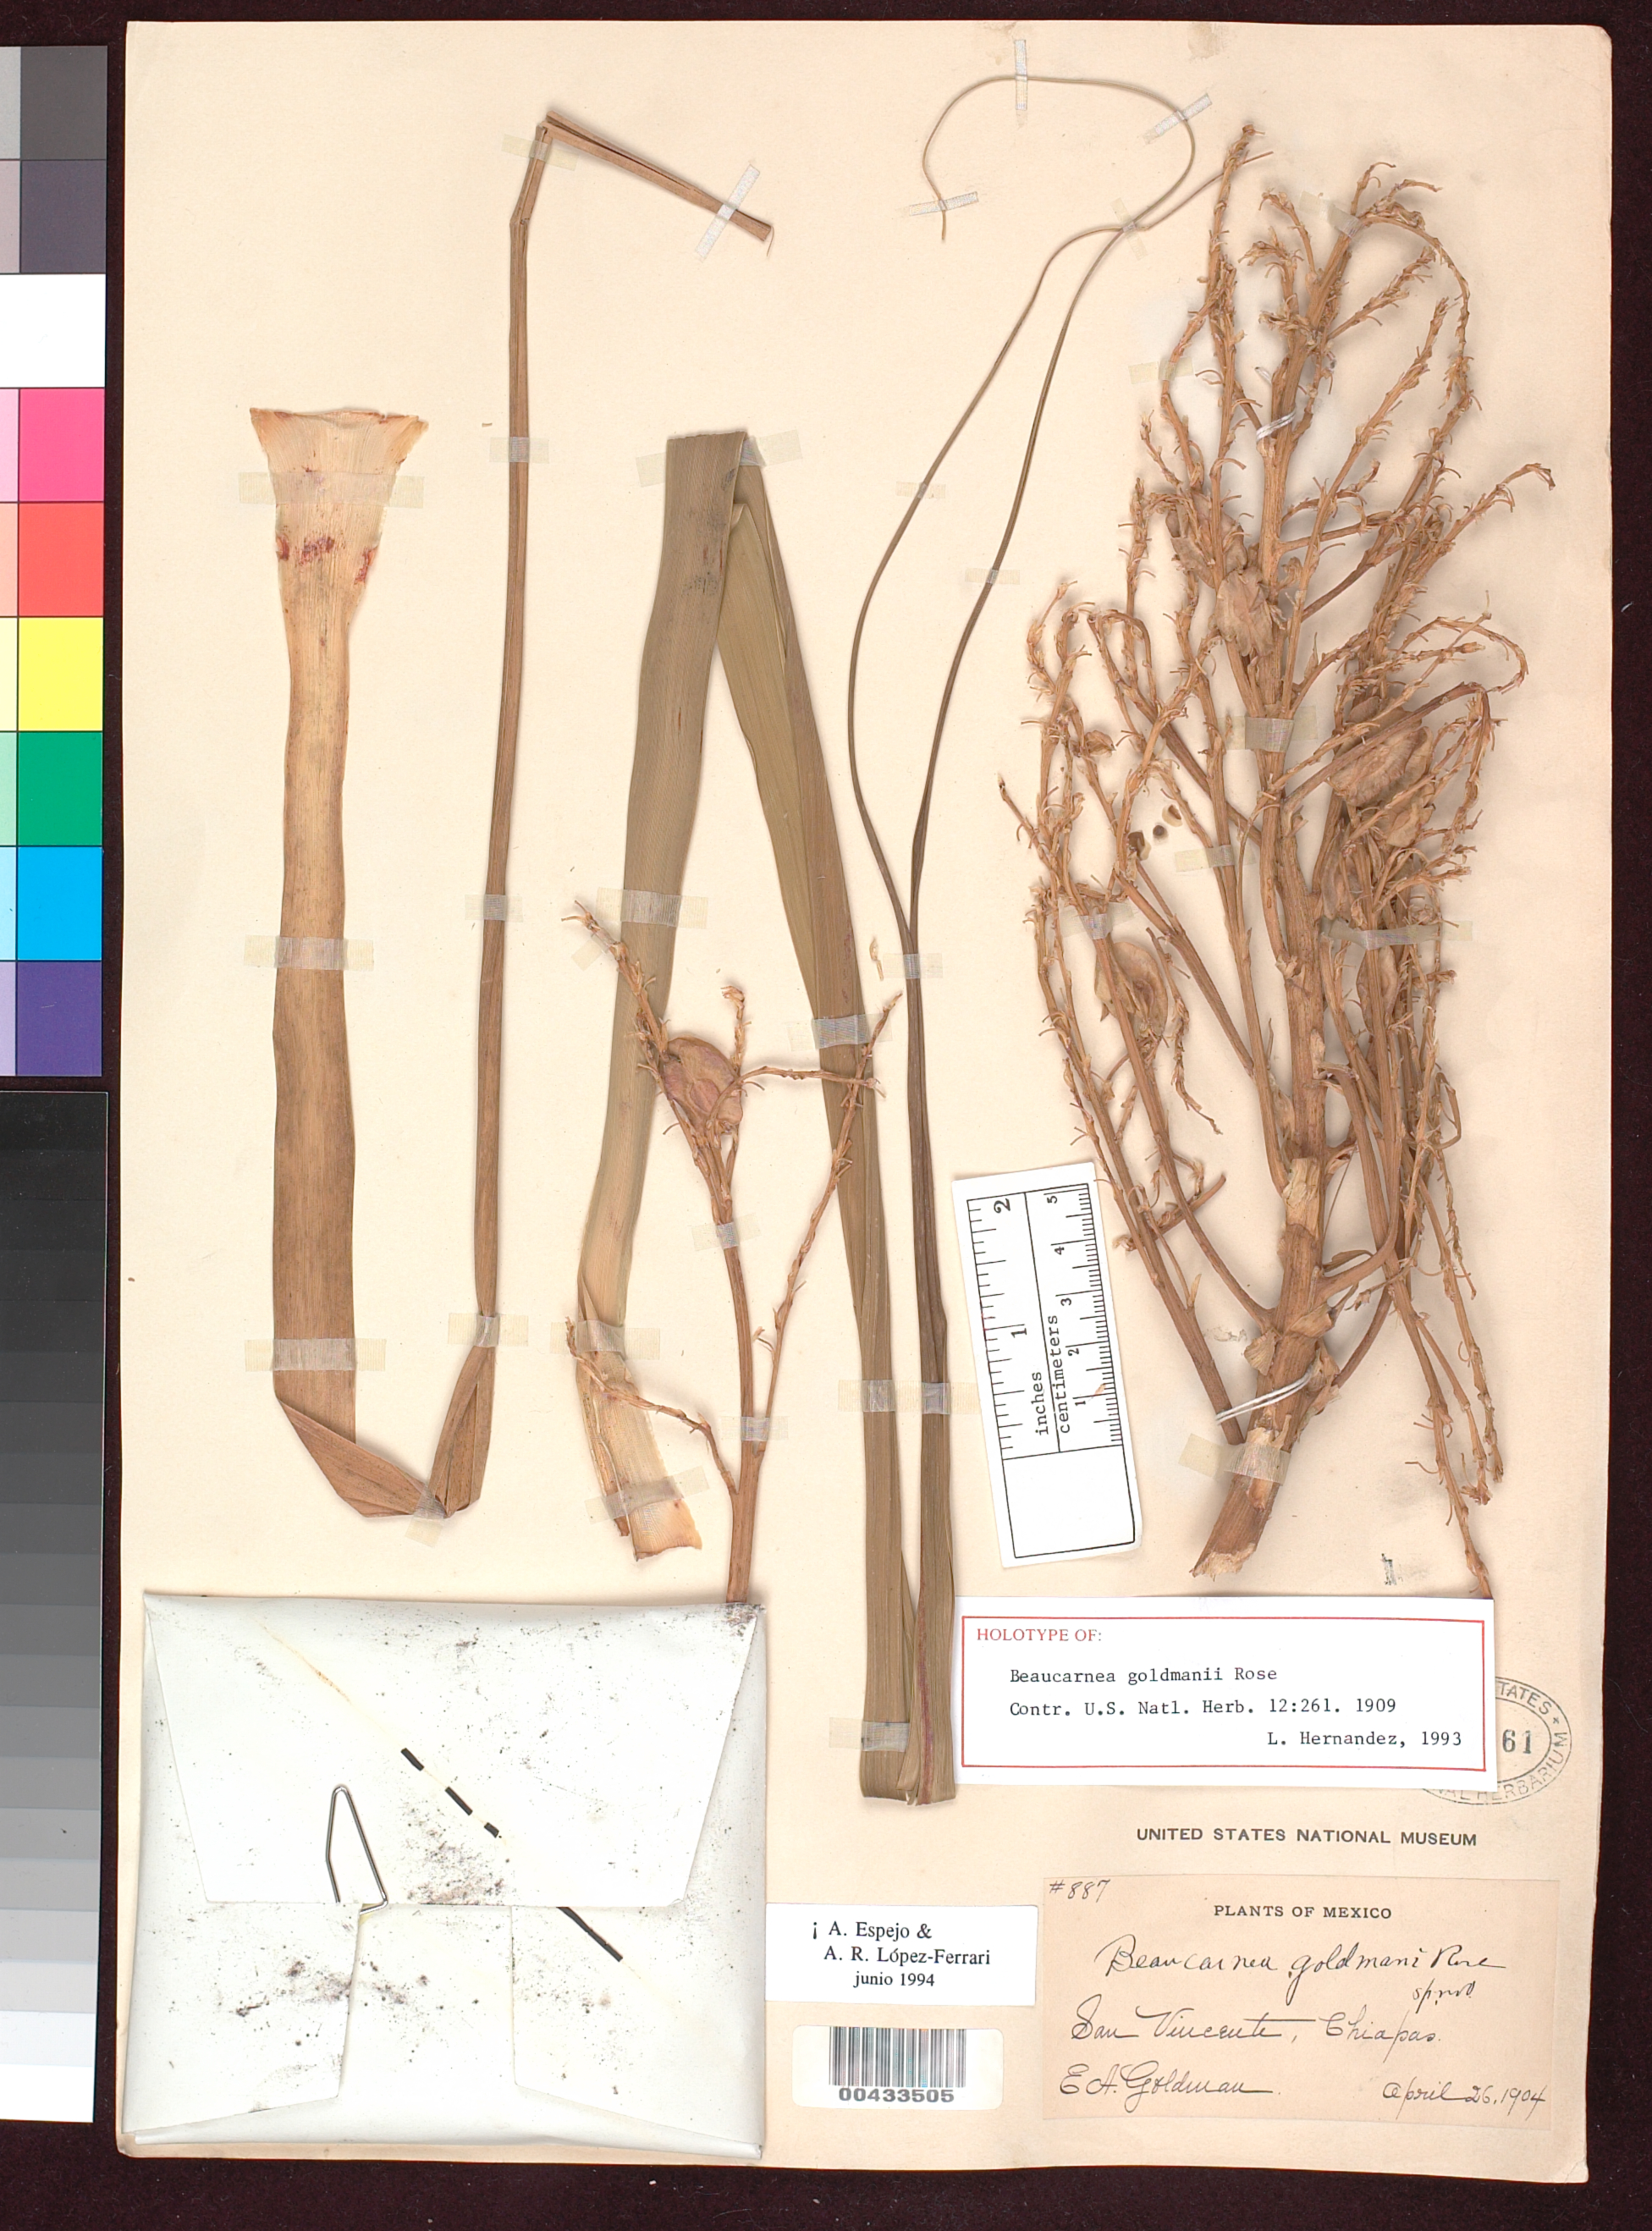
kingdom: Plantae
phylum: Tracheophyta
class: Liliopsida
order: Asparagales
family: Asparagaceae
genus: Beaucarnea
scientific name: Beaucarnea goldmanii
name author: Rose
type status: Holotype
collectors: E. A. Goldman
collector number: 887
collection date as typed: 26 Apr 1904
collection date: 1904-04-26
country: Mexico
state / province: Chiapas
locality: San Vincente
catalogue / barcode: US 566461